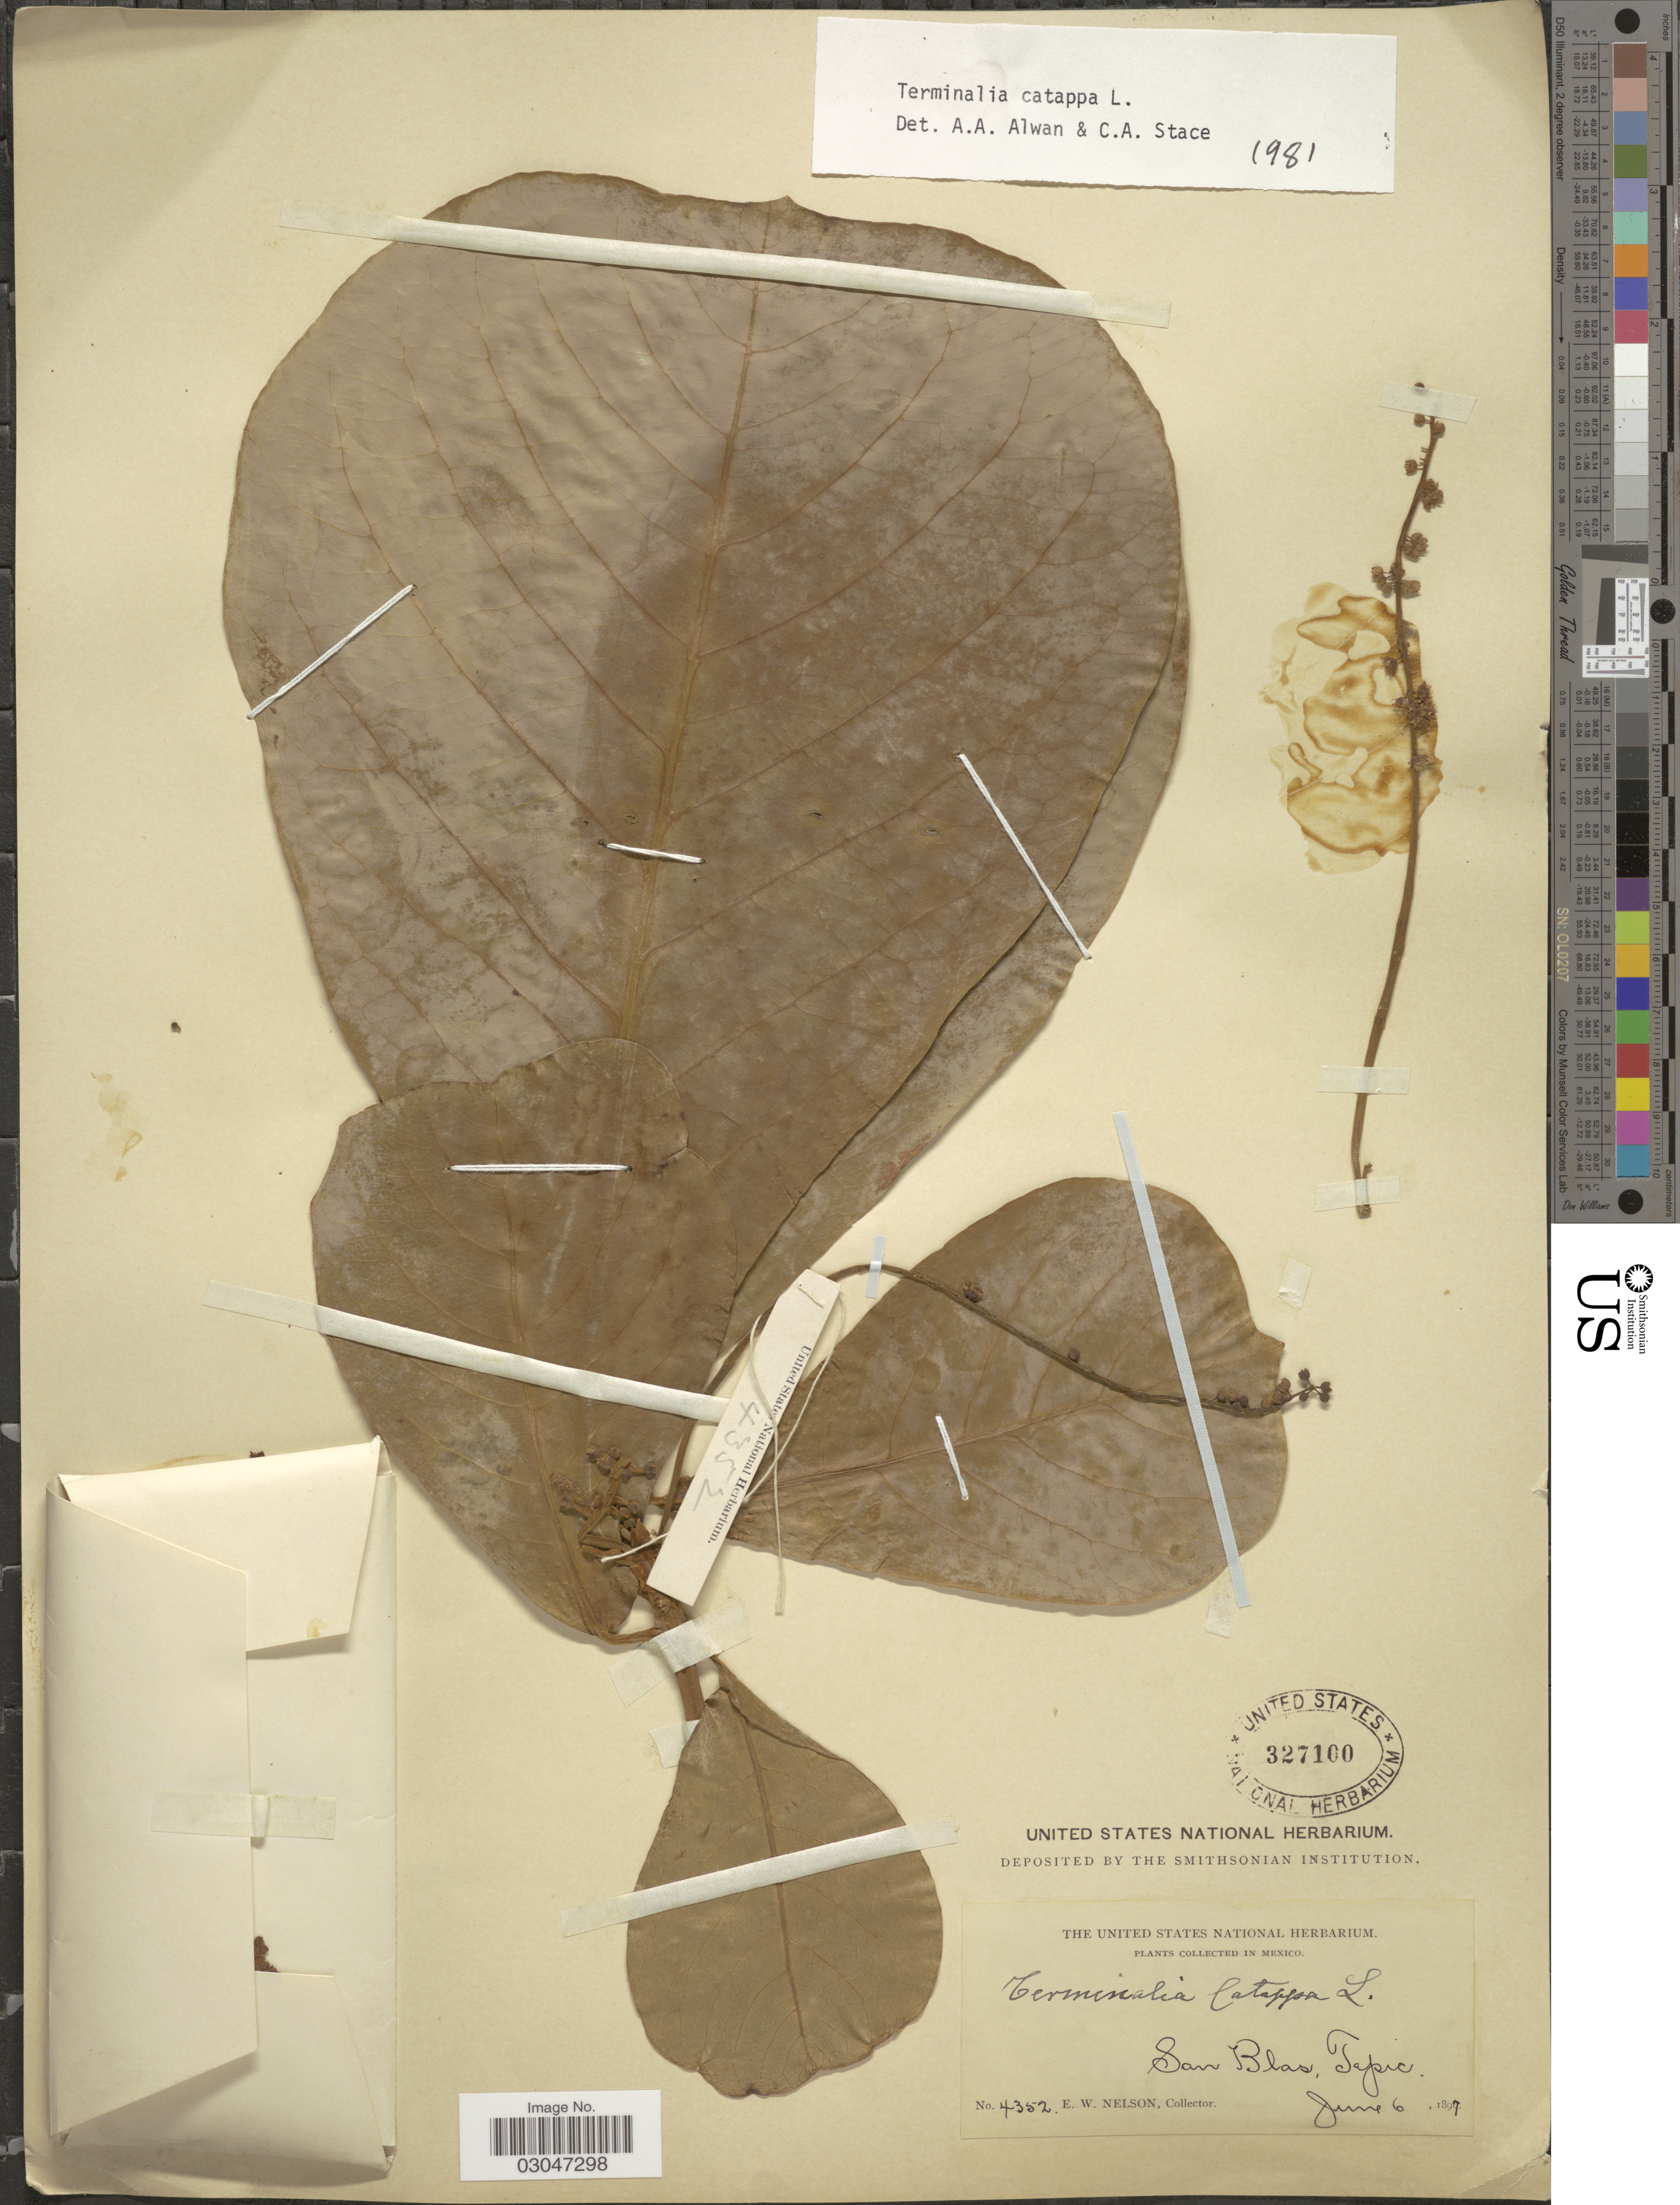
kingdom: Plantae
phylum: Tracheophyta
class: Magnoliopsida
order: Myrtales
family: Combretaceae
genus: Terminalia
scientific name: Terminalia catappa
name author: L.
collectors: E. W. Nelson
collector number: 4352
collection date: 1897-06-06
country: Mexico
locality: San Blas, Tepic.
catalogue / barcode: US 327100